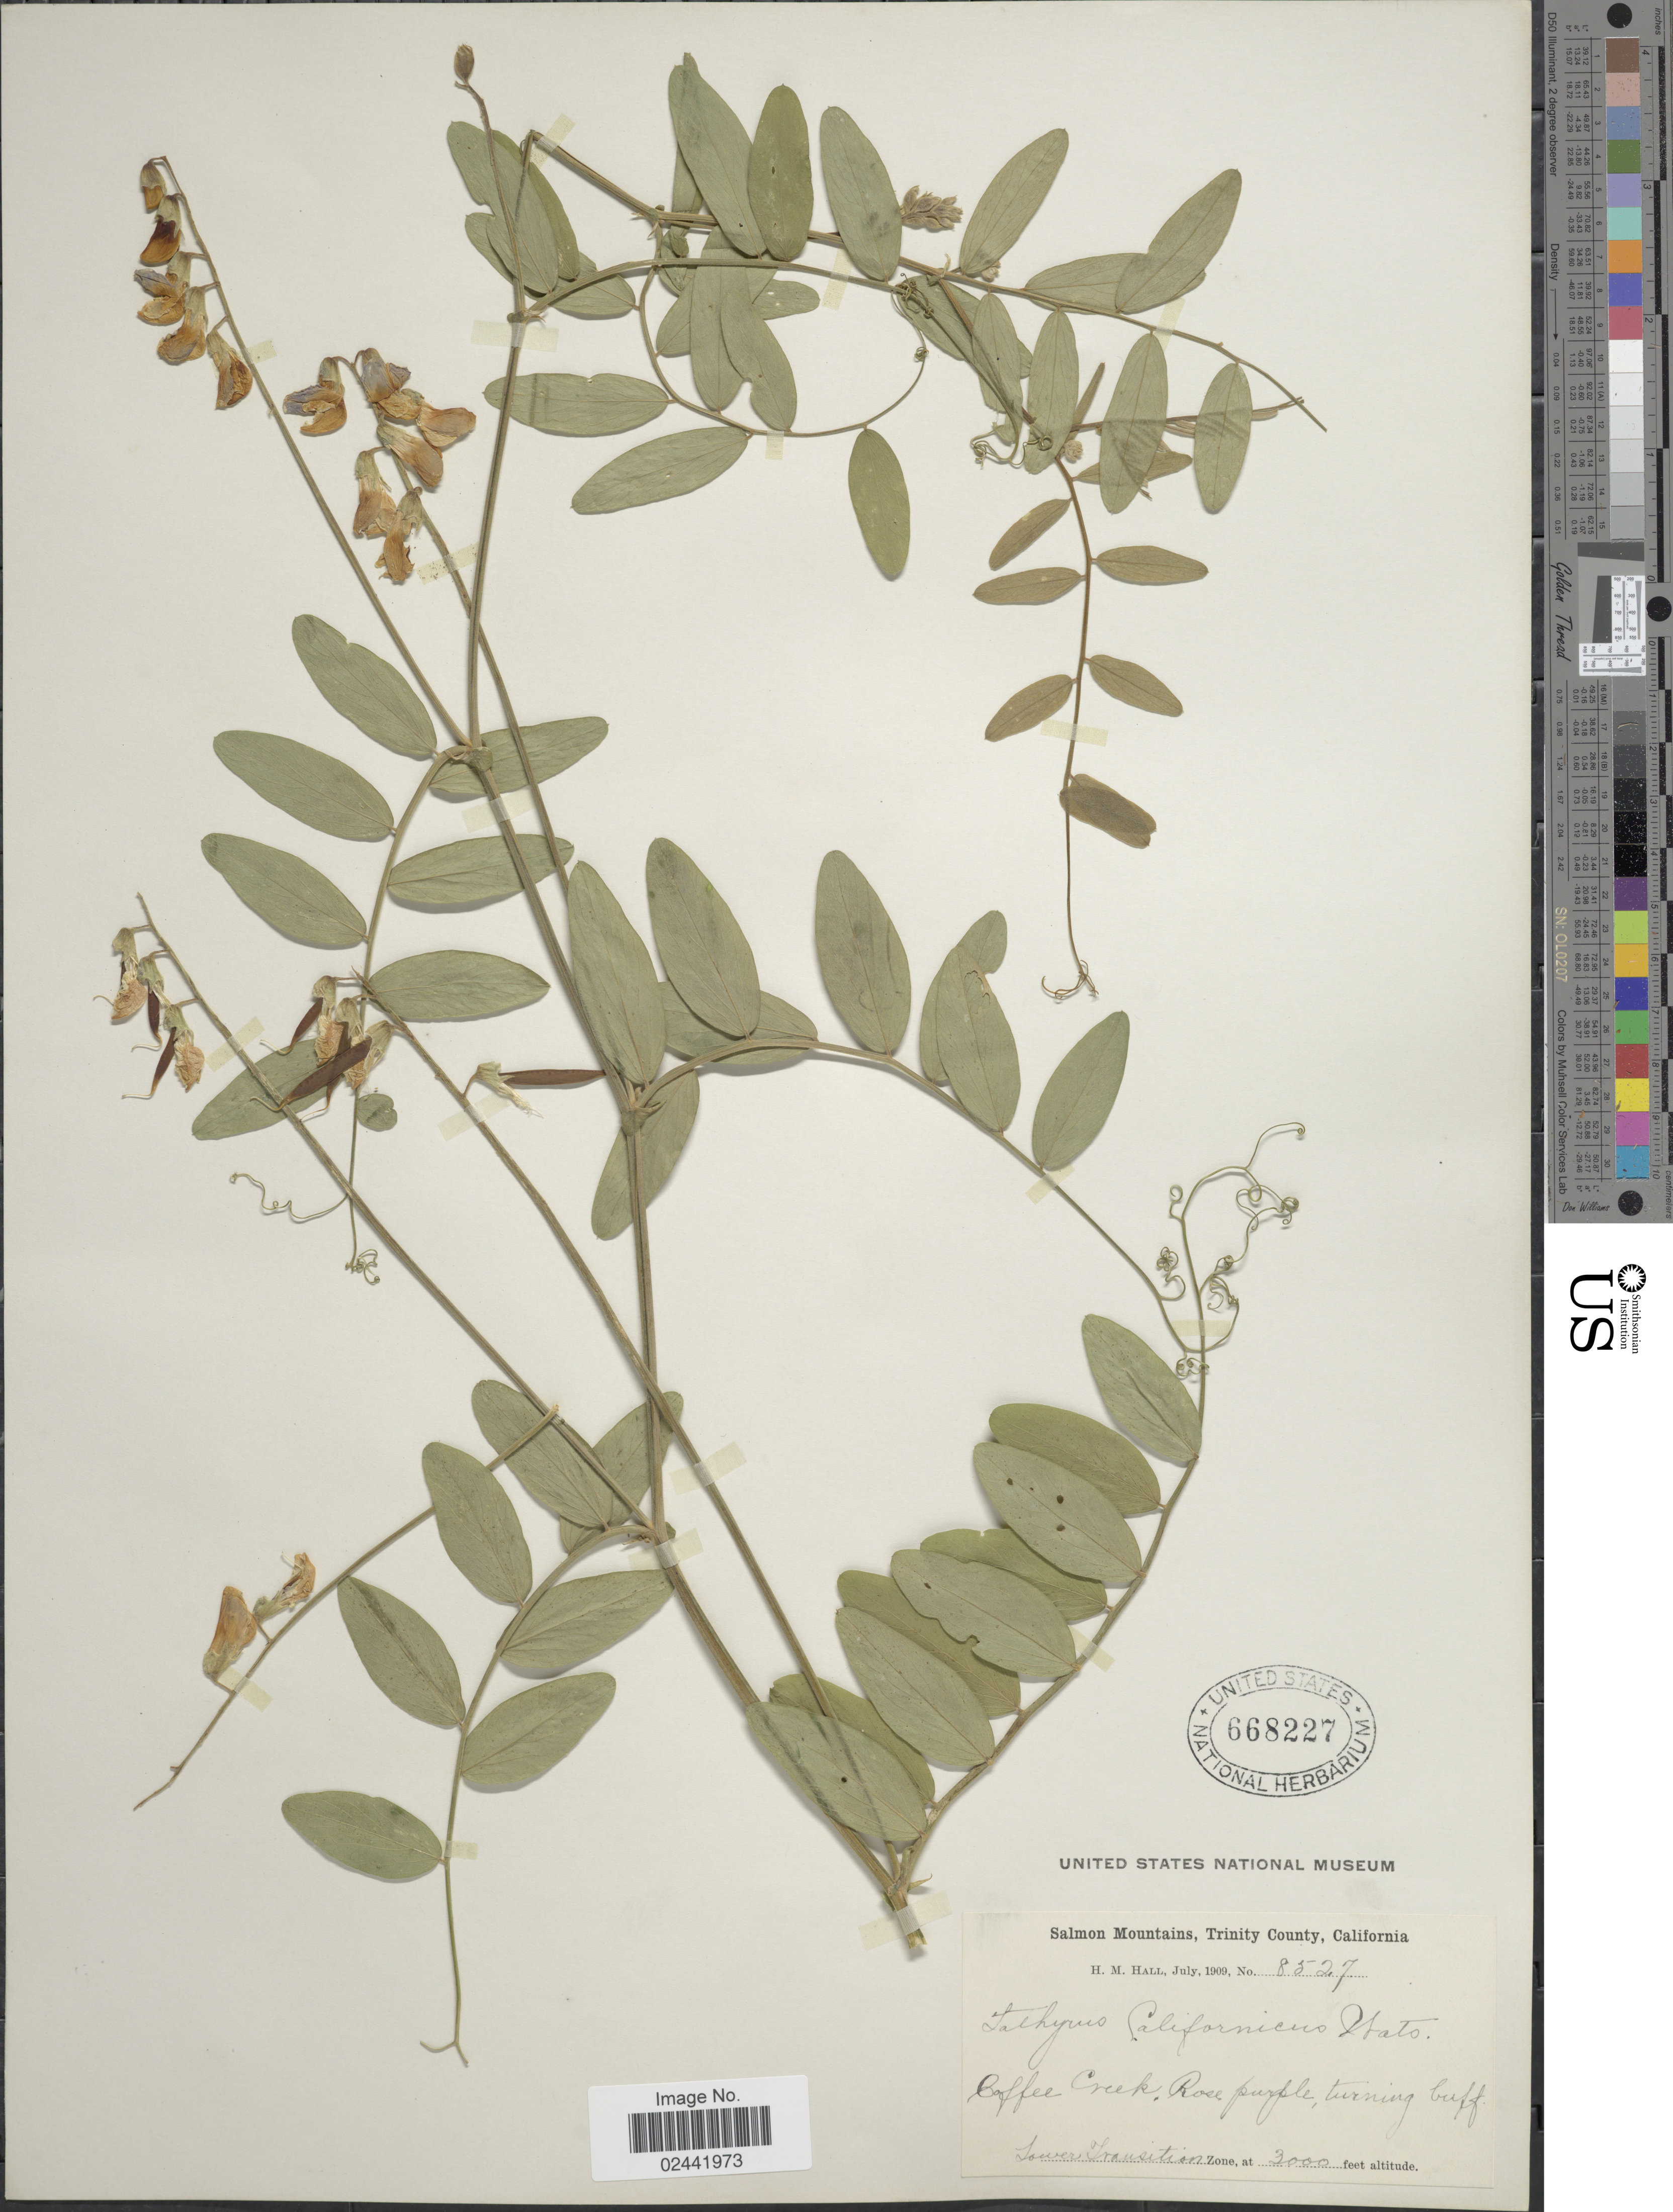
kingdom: Plantae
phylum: Tracheophyta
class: Magnoliopsida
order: Fabales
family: Fabaceae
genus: Lathyrus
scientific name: Lathyrus watsonii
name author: T.G. White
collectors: H. M. Hall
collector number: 8527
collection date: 1909-07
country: United States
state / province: California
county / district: Trinity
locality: Salmon Mountains, Trinity County. Coffee Creek, Rose purple, turning buff. Lower Transition Zone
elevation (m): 914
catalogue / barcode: US 668227